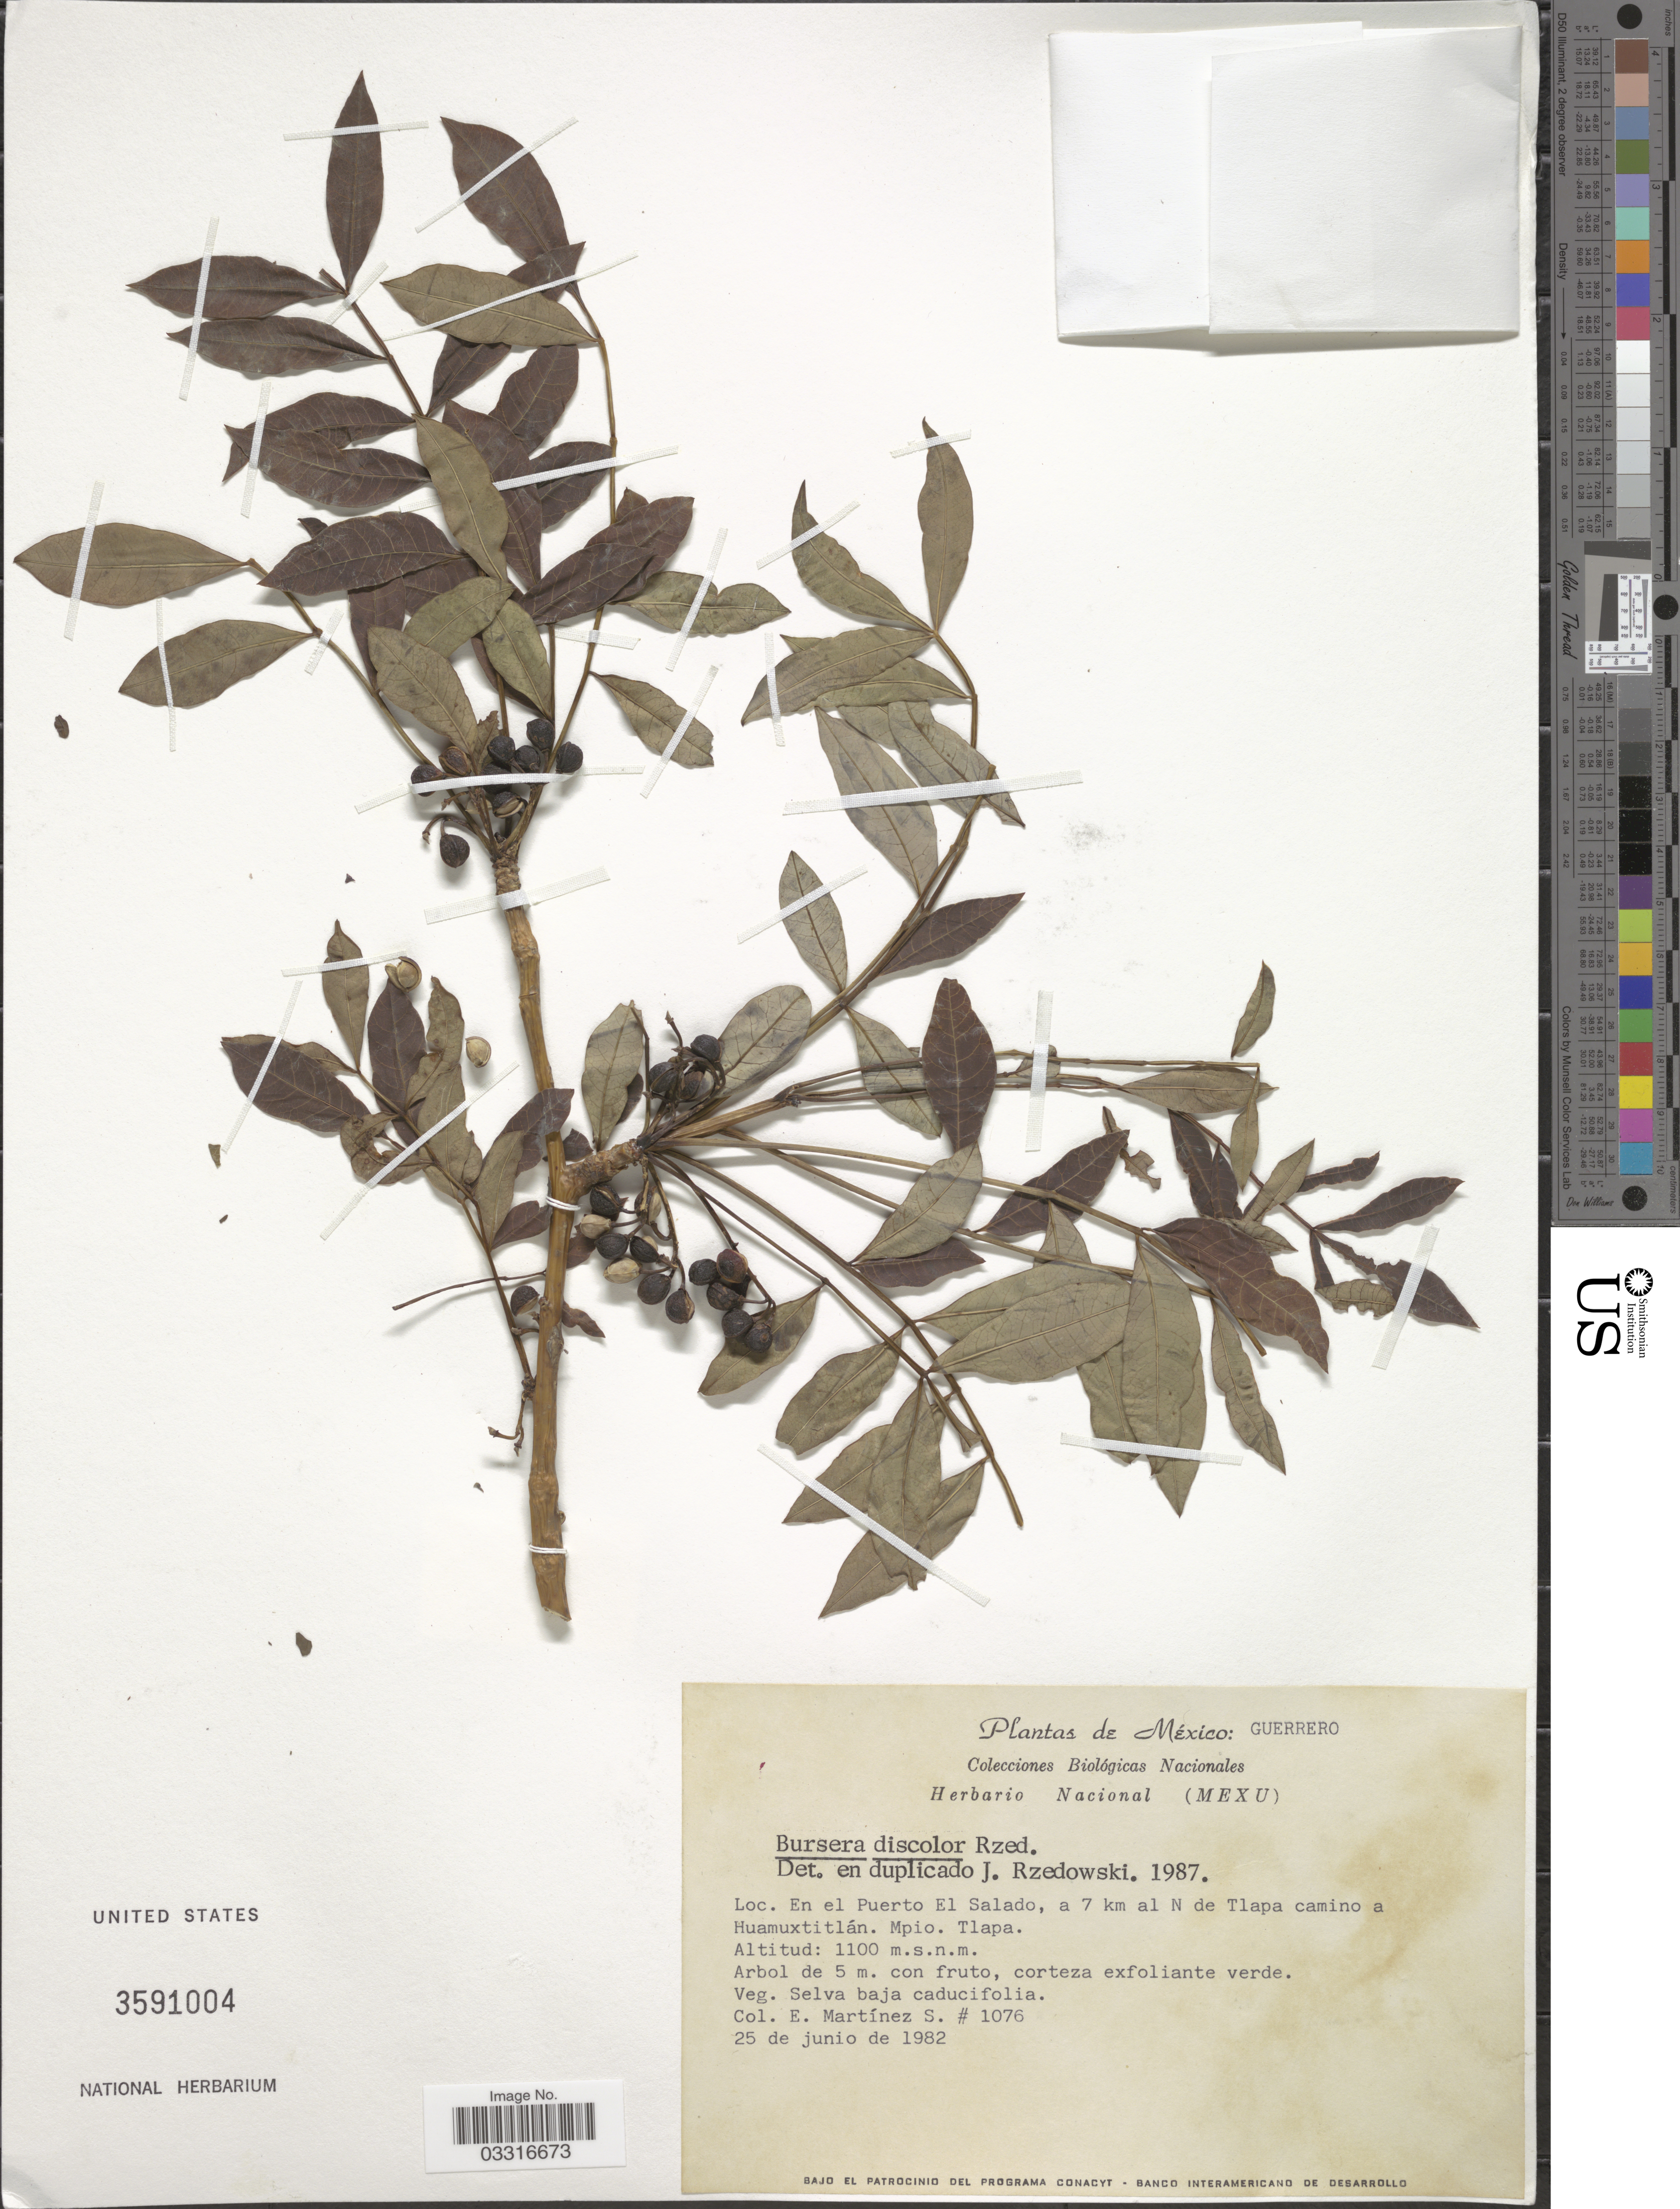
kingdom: Plantae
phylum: Tracheophyta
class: Magnoliopsida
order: Sapindales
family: Burseraceae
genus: Bursera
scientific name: Bursera discolor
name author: Rzed.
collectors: E. M. Martínez S.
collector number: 1076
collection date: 1982-06-25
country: Mexico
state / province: Guerrero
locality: En el Puerto El Salado, a 7 km al N de Tlapa camino a Huamuxtitlán. Mpio. Tlapa.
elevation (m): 1100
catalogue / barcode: US 3591004